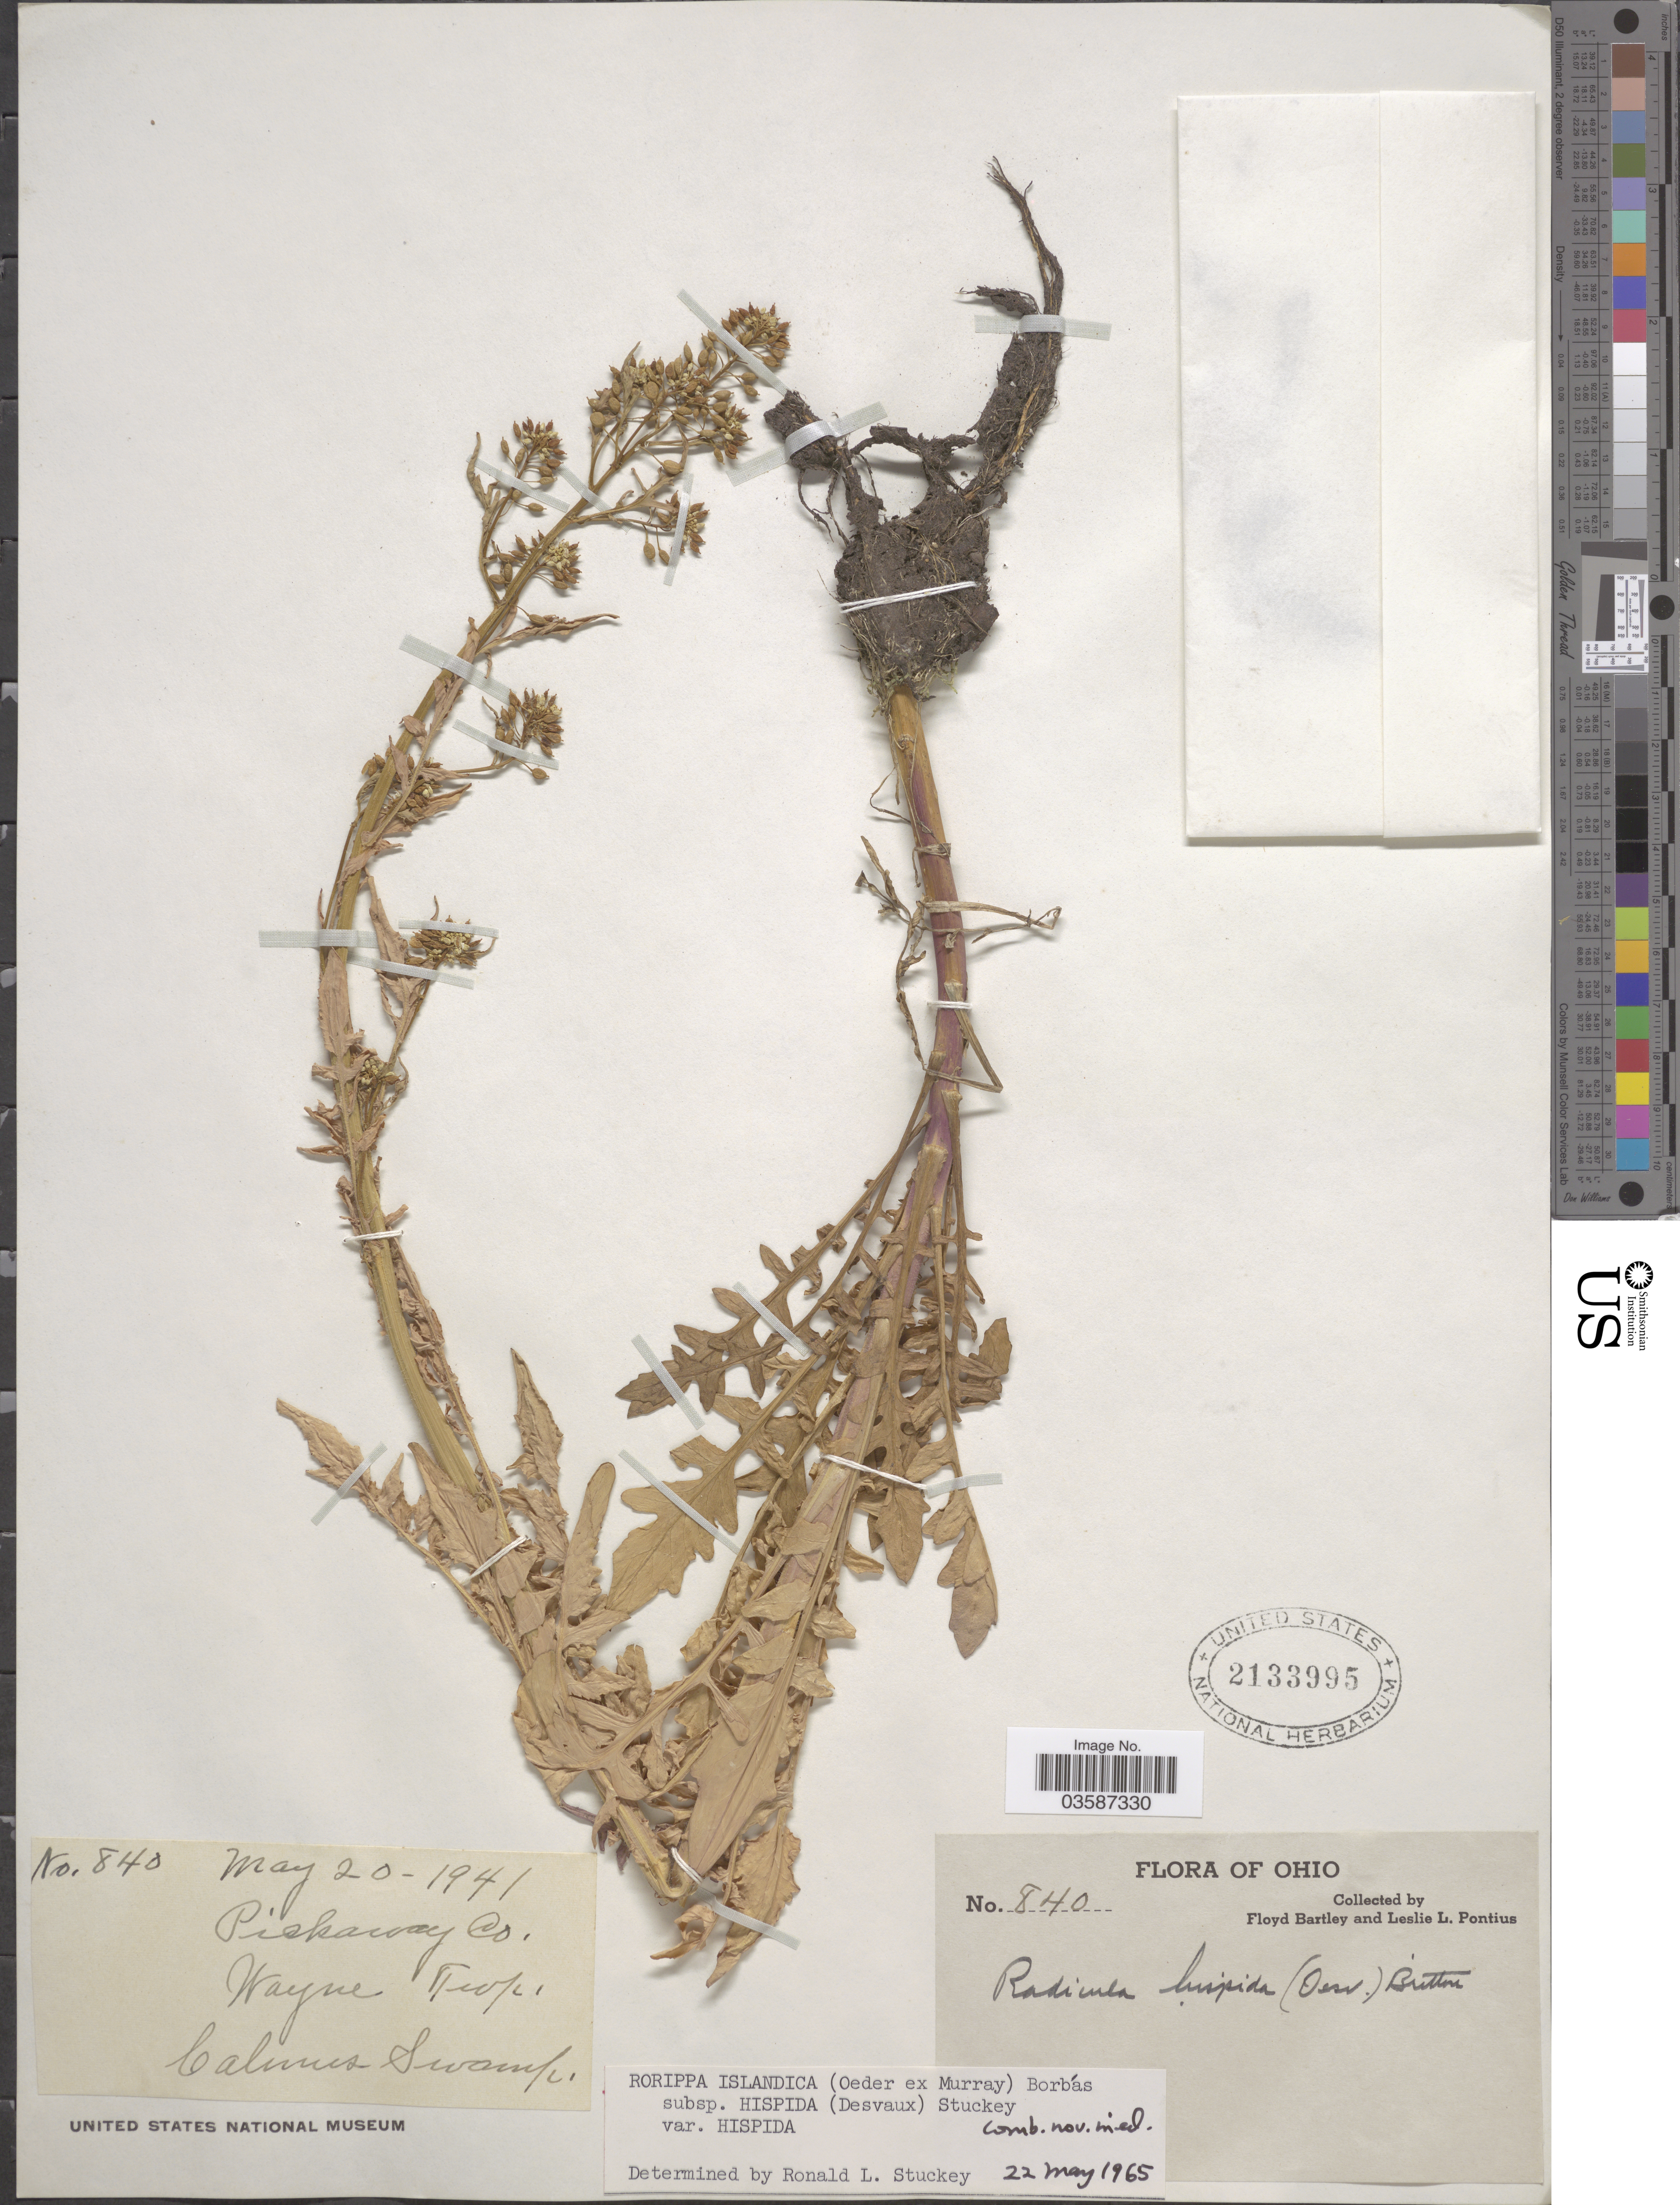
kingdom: Plantae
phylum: Tracheophyta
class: Magnoliopsida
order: Brassicales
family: Brassicaceae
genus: Rorippa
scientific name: Rorippa islandica var. hispida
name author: (Desv.) Butters & Abbe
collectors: F. Bartley & L. Pontius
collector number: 840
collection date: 1941-05-20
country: United States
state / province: Ohio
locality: Pichaway Co., Wayne Twp.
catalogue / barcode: US 2133995